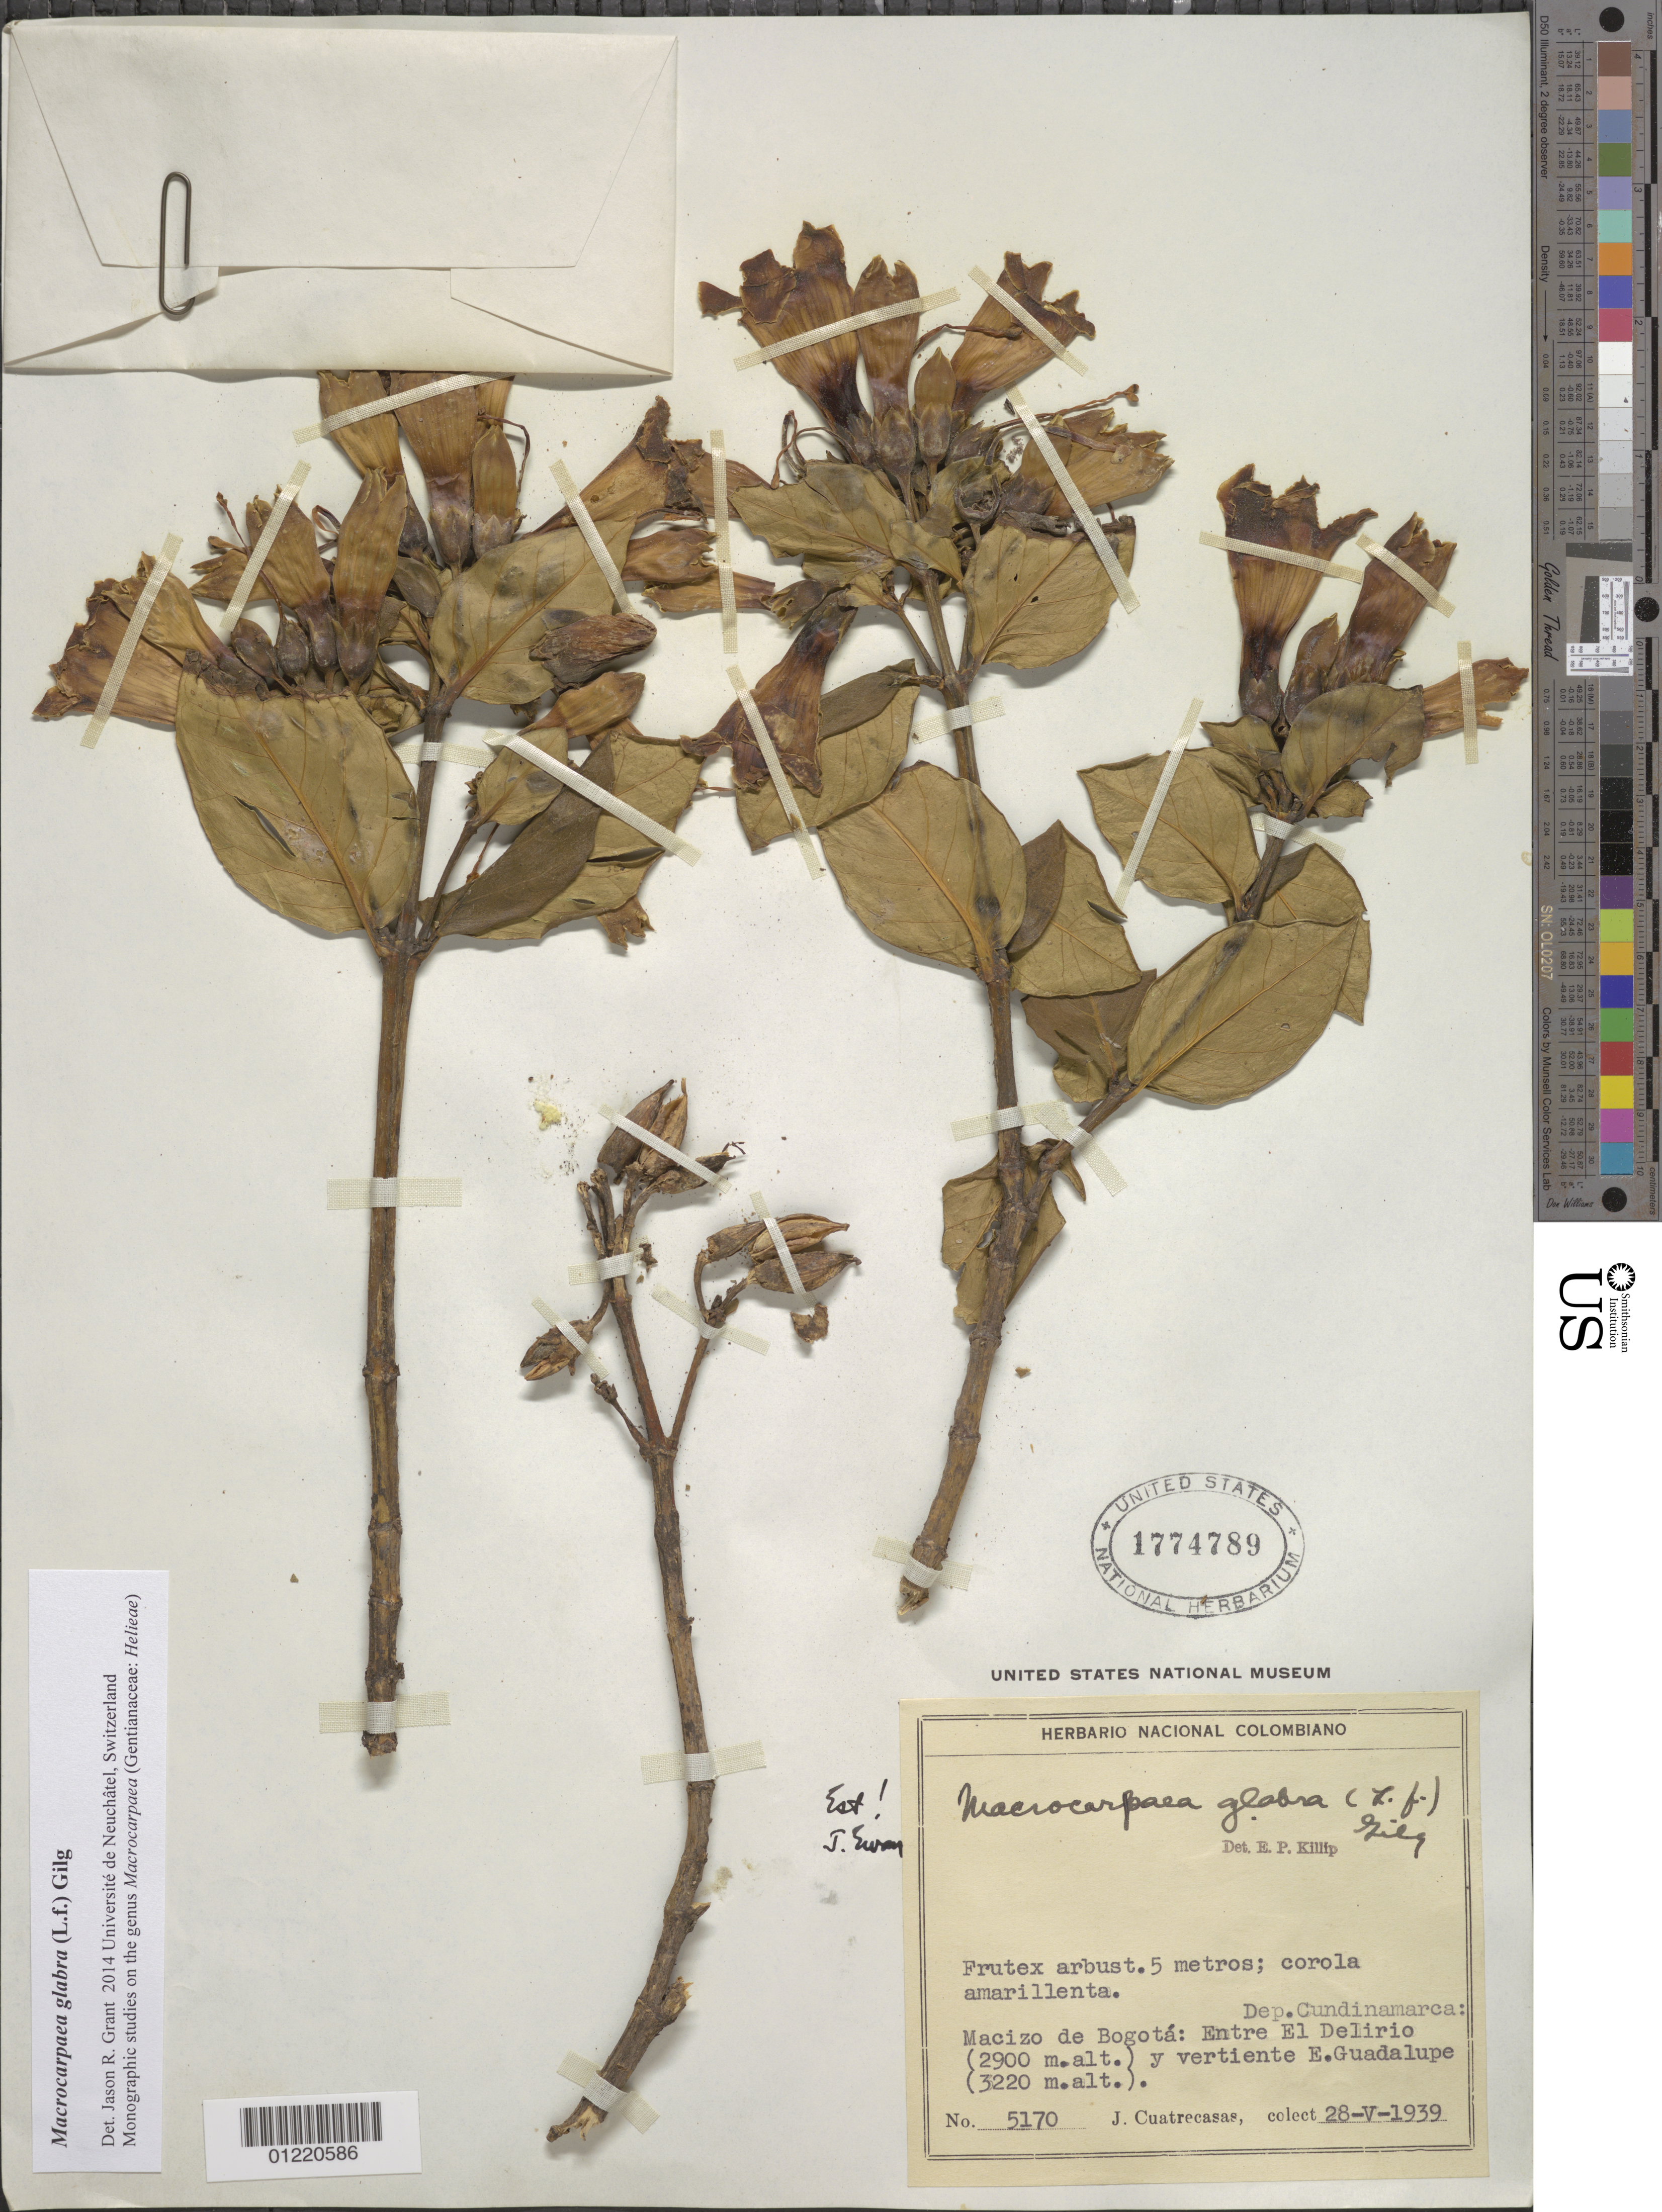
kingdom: Plantae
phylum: Tracheophyta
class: Magnoliopsida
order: Gentianales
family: Gentianaceae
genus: Macrocarpaea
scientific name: Macrocarpaea glabra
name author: (L. f.) Gilg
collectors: J. Cuatrecasas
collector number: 5170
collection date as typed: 28 May 1939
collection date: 1939-05-28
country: Colombia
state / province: Cundinamarca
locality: Macizo de Bogotá, entre El Delirio y vertiente E. Guadalupe.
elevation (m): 2900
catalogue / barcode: US 1774789